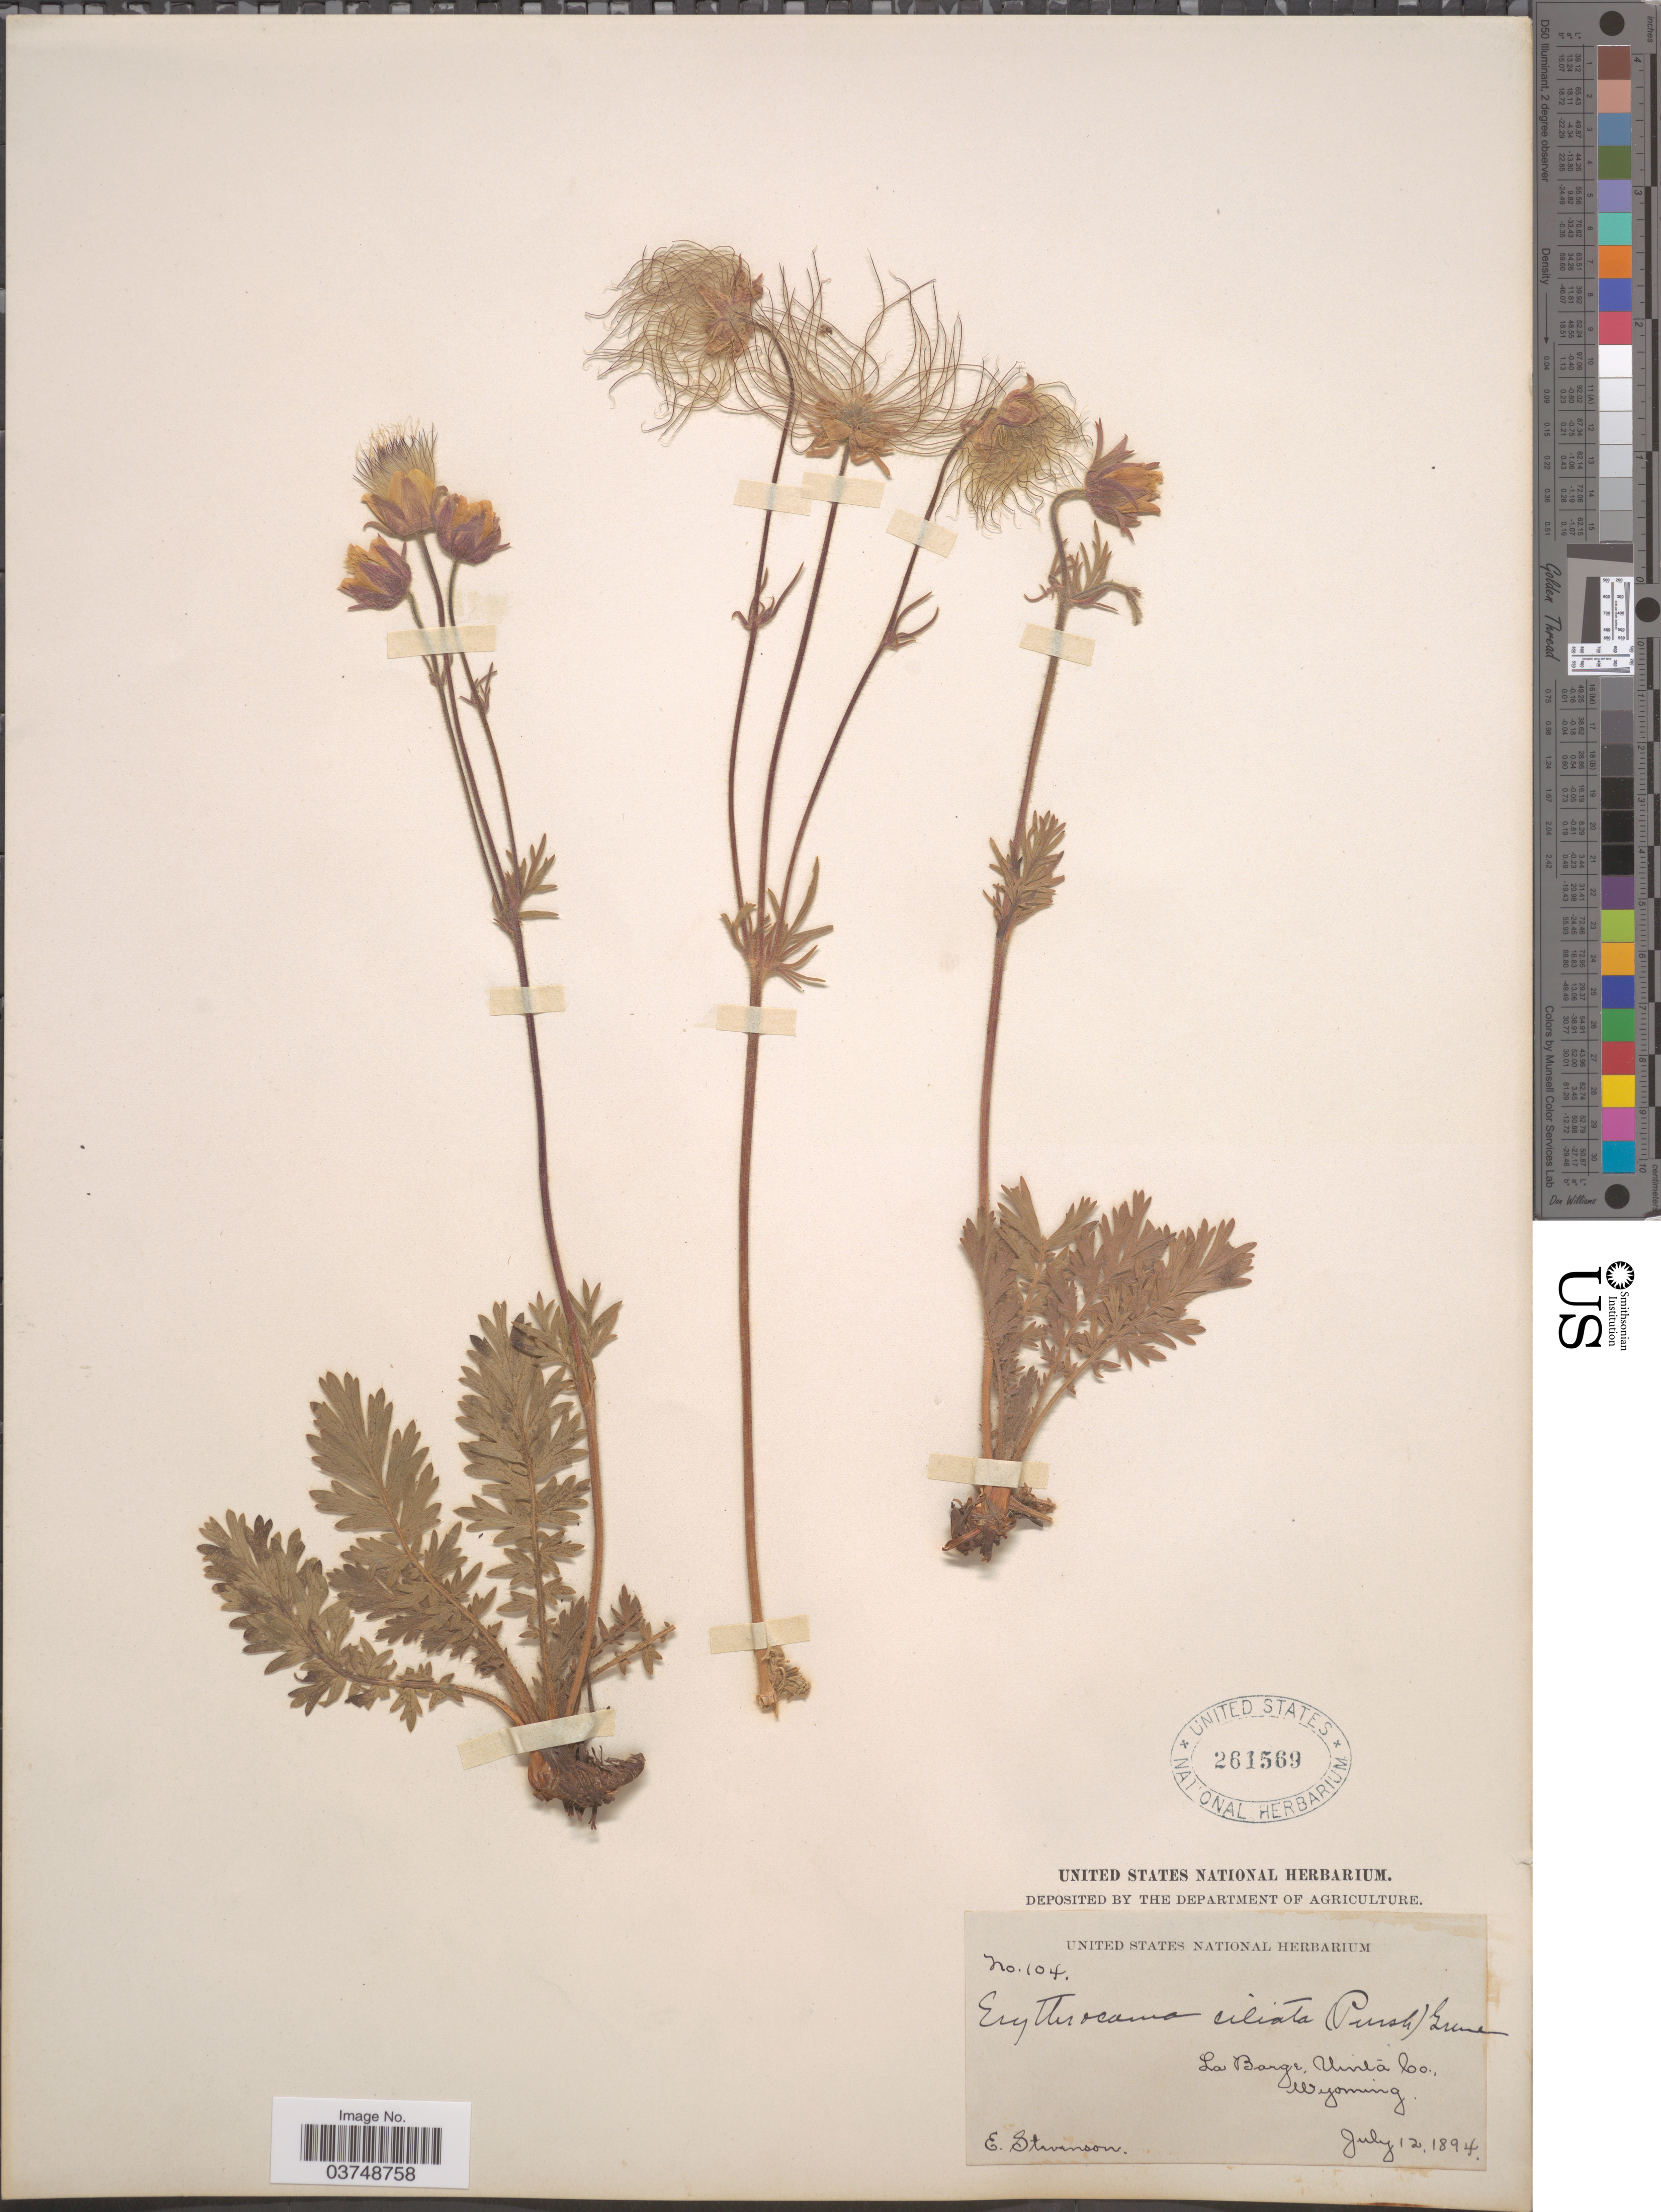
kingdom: Plantae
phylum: Tracheophyta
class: Magnoliopsida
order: Rosales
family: Rosaceae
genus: Geum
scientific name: Geum triflorum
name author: Pursh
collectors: E. Stevenson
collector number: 104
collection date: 1894-07-12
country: United States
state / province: Wyoming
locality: La Barge, Uinta Co.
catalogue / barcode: US 261569